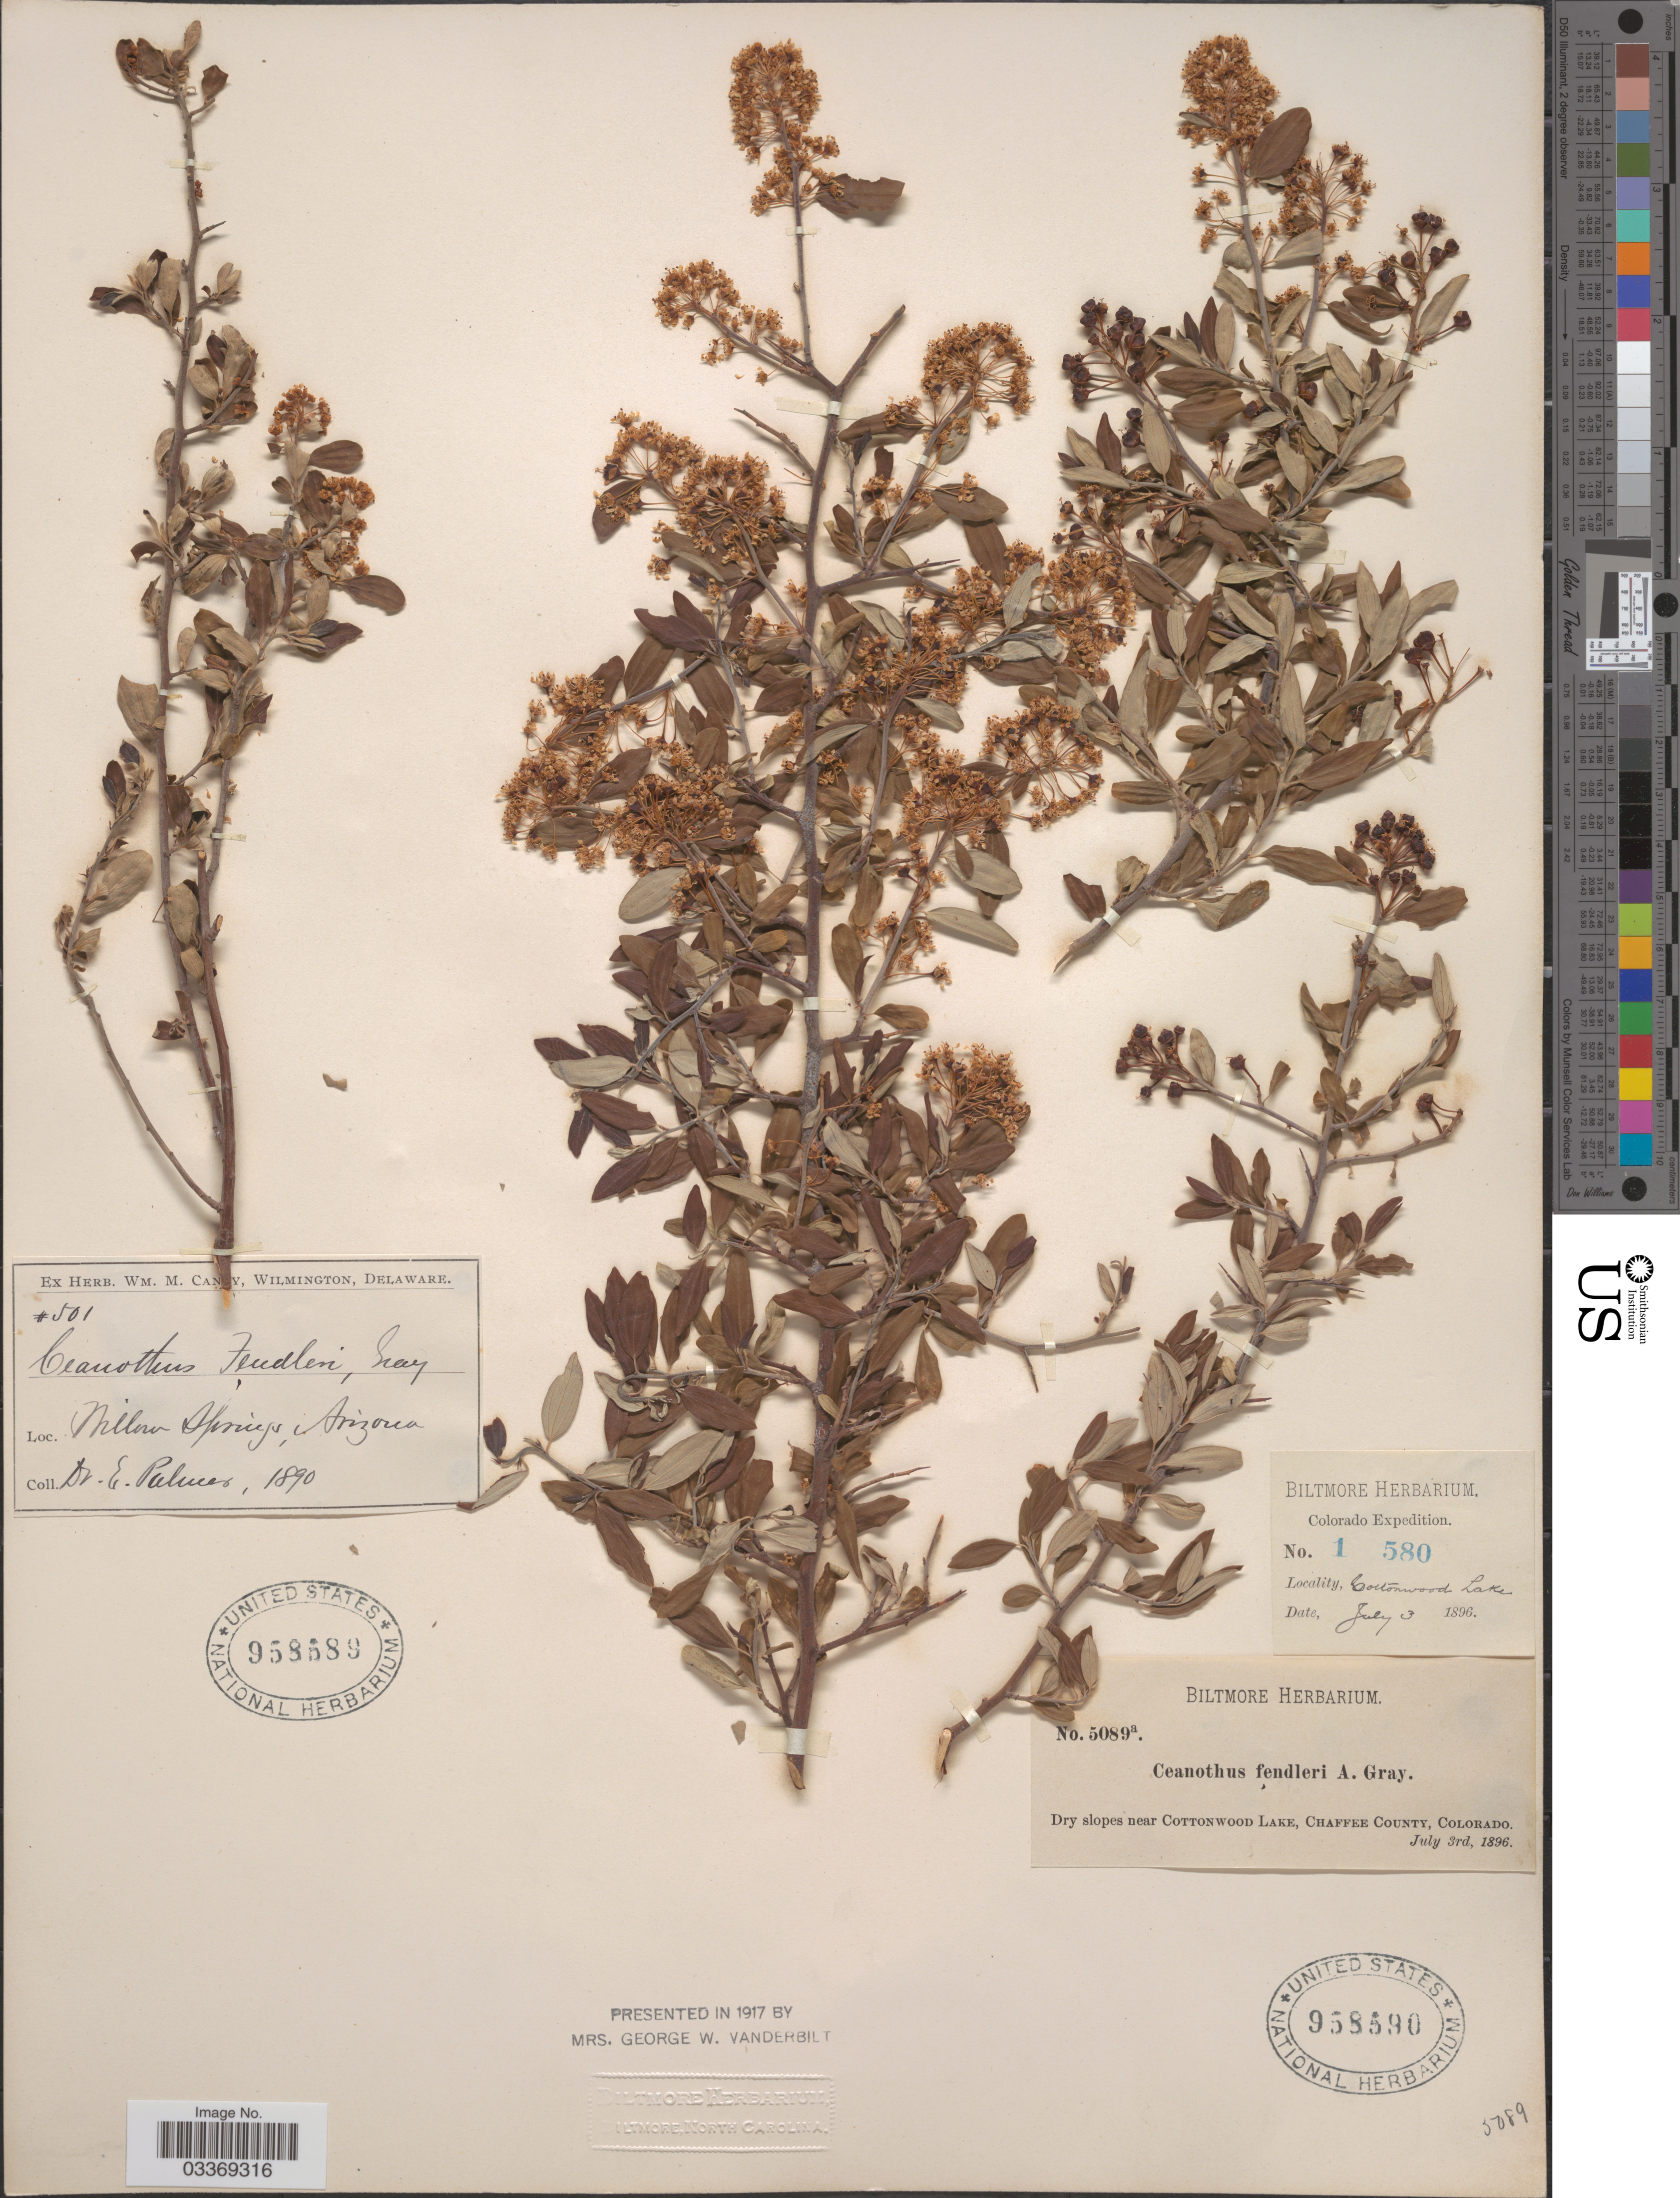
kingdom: Plantae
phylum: Tracheophyta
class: Magnoliopsida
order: Rosales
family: Rhamnaceae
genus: Ceanothus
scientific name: Ceanothus fendleri var. venosus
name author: (A. Gray) Trel.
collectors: ex herb. Biltmore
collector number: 5089a/1580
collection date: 1896-07-03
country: United States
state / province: Colorado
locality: Near Cottonwood Lake, Chaffee County.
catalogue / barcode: US 958590